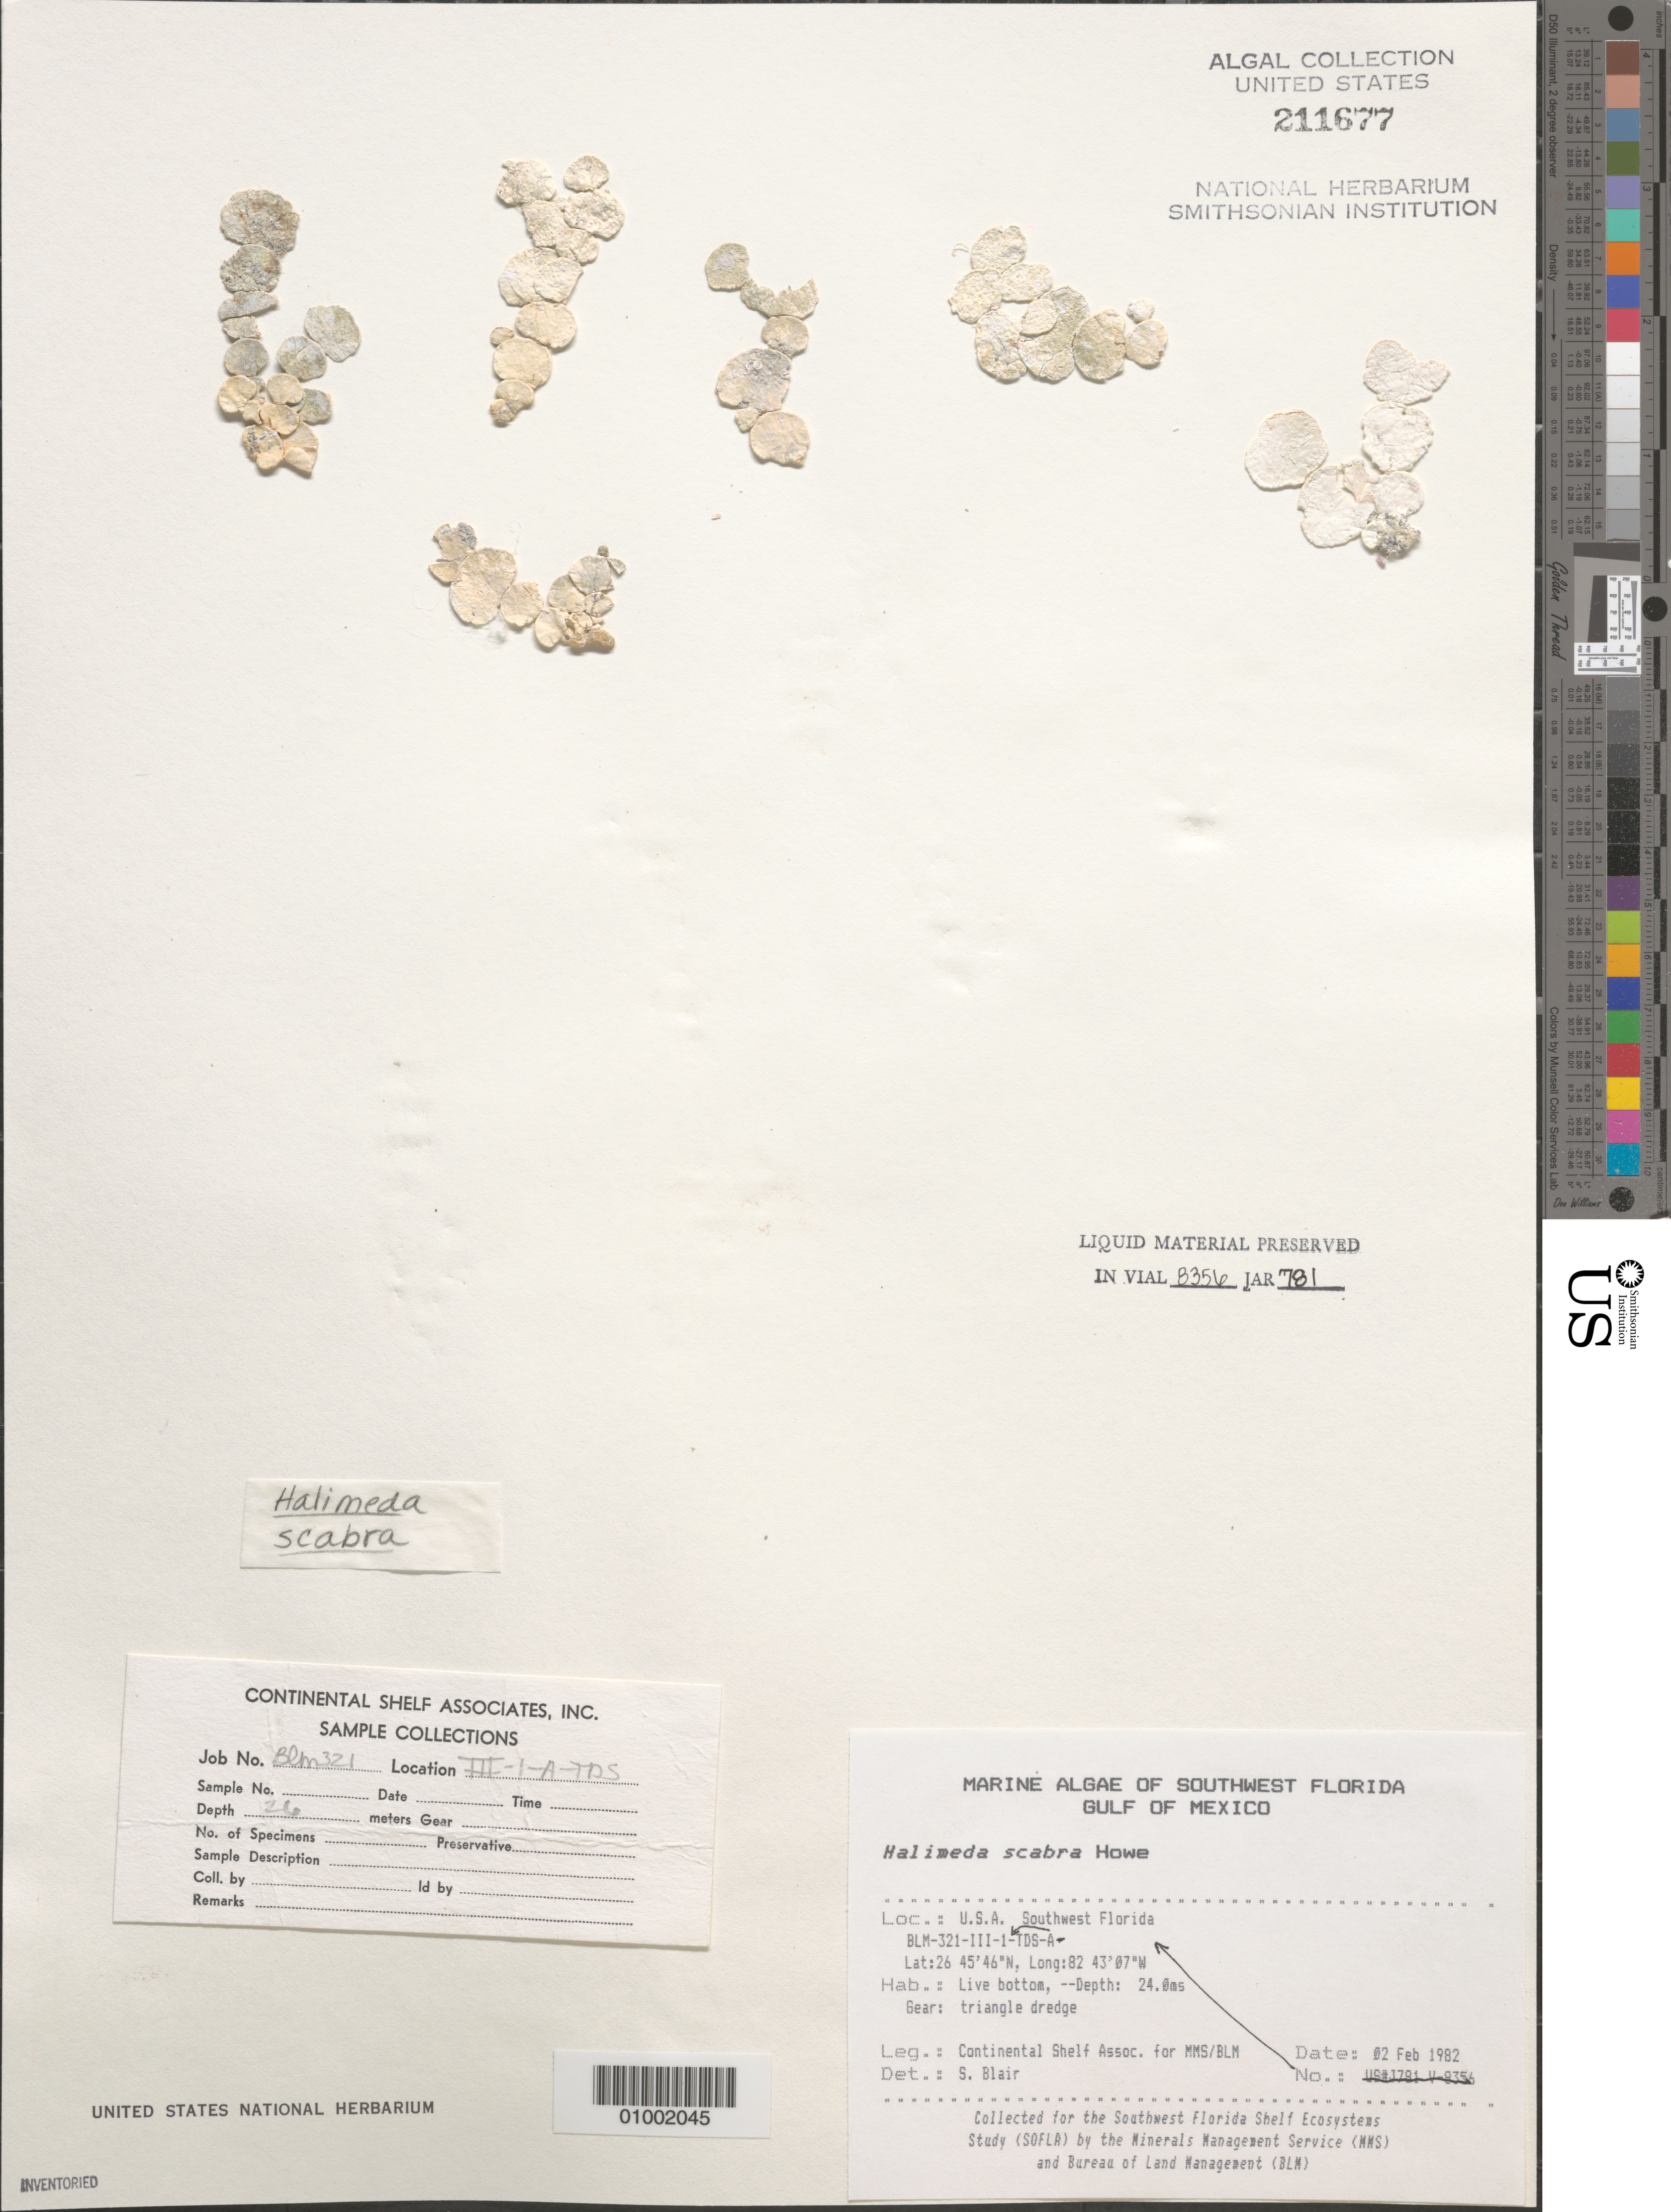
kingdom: Plantae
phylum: Chlorophyta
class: Ulvophyceae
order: Bryopsidales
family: Halimedaceae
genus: Halimeda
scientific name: Halimeda scabra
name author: M. Howe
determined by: Blair, S. M.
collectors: Continental Shelf Associates for the MMS/BLM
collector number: BLM-321-III-1-A-TDS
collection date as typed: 02 Feb 1982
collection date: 1982-02-02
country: United States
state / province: Florida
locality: Gulf of Mexico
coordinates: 26 45'46"N, 82 43'07"W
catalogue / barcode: US 211677